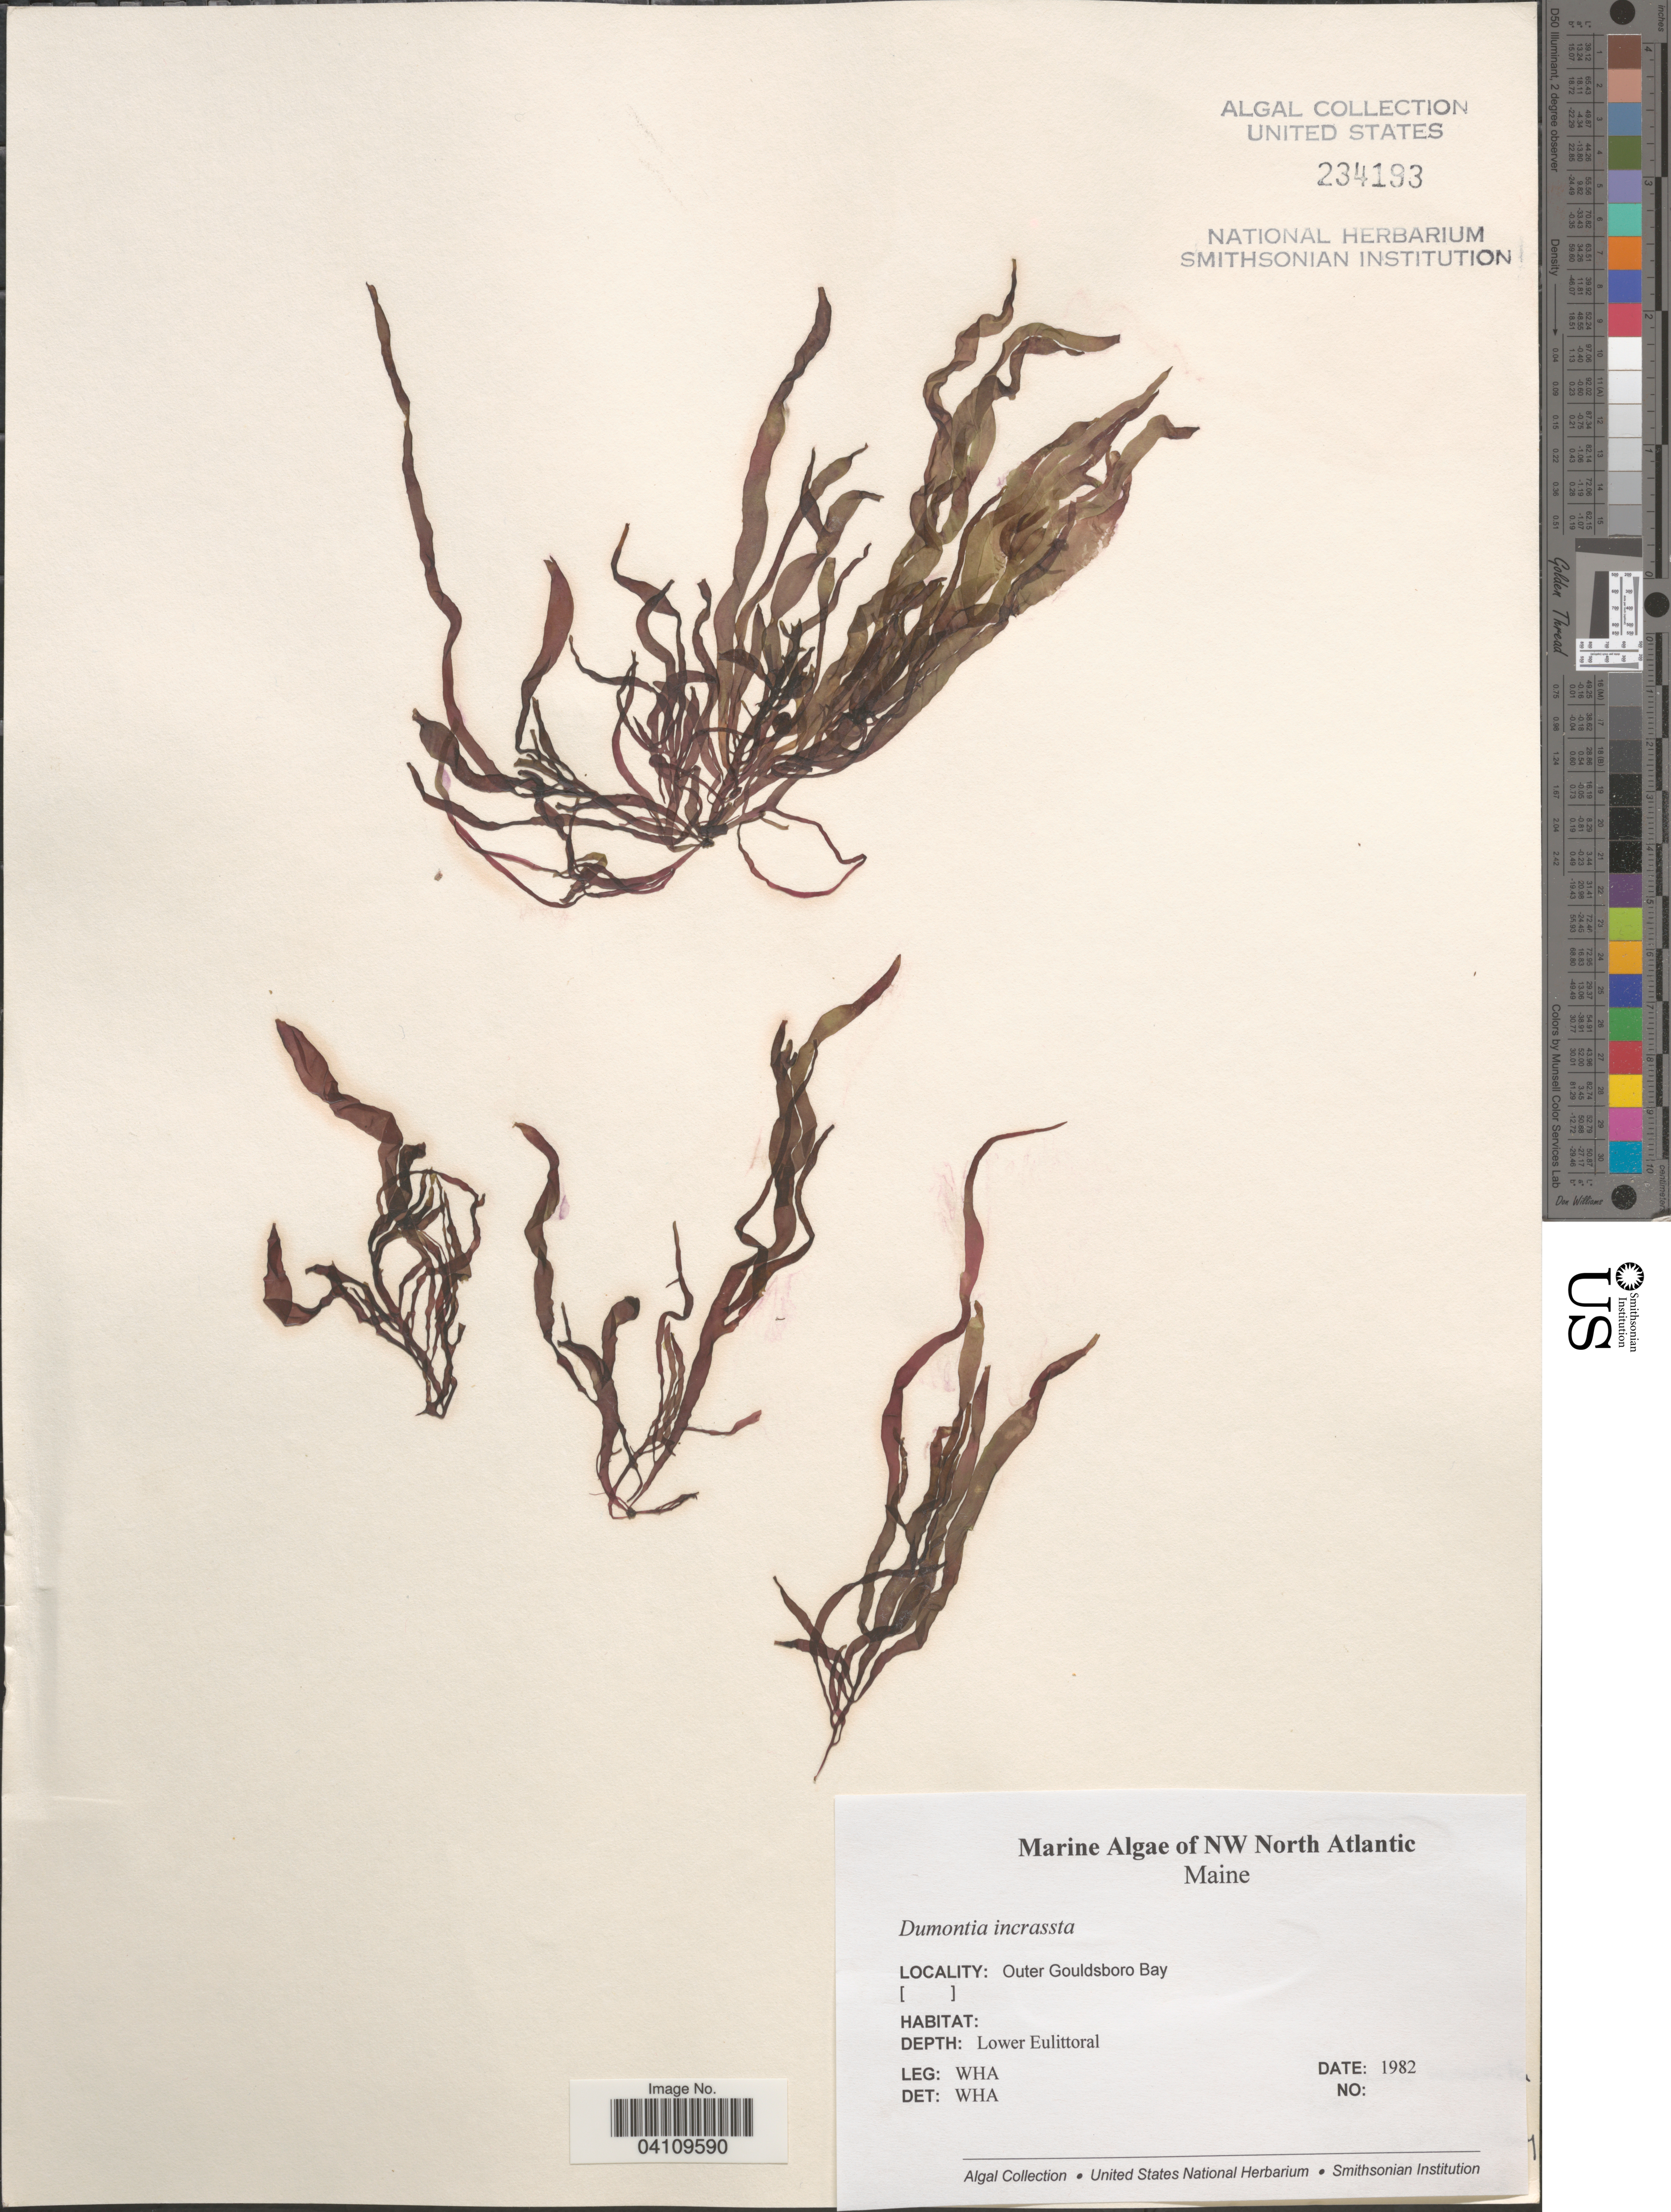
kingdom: Plantae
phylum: Rhodophyta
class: Florideophyceae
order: Gigartinales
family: Dumontiaceae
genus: Dumontia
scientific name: Dumontia contorta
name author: (S.G. Gmel.) Rupr.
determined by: Algae name updating Project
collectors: W. H. Adey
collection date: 1982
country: United States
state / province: Maine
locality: NW North Atlantic. Outer Gouldsboro Bay.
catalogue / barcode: US 234193